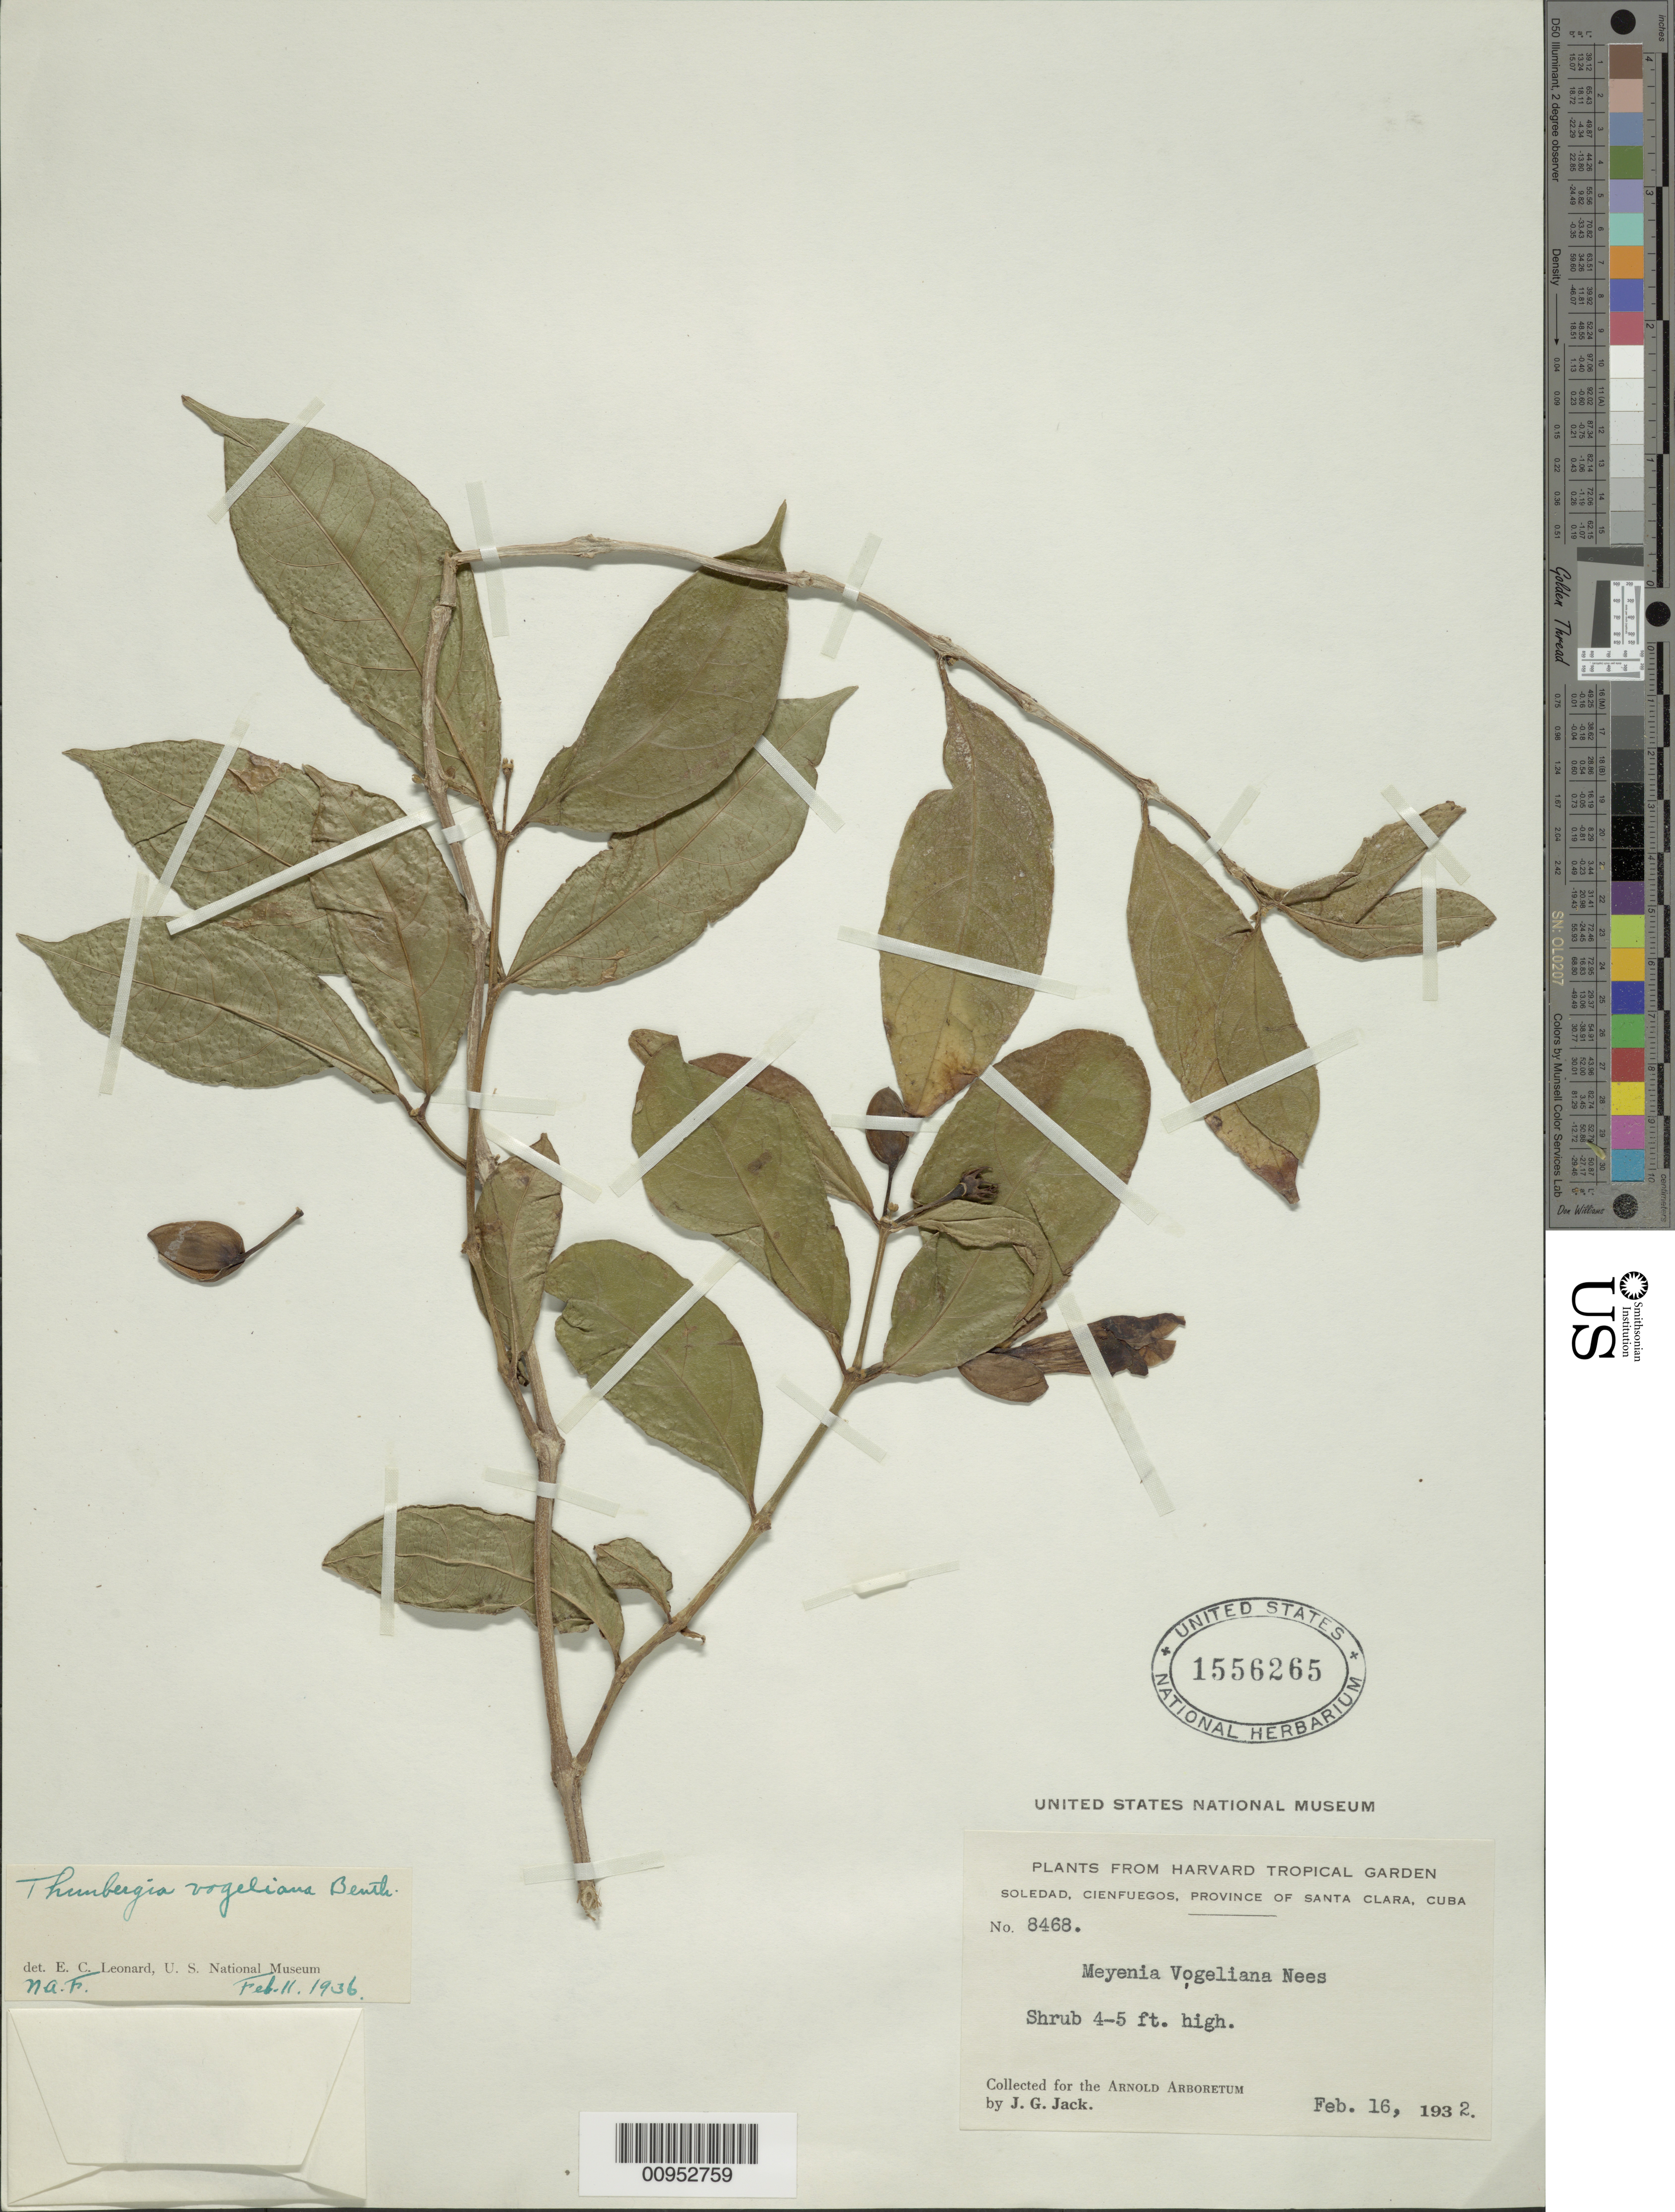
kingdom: Plantae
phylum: Tracheophyta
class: Magnoliopsida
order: Lamiales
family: Acanthaceae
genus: Thunbergia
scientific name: Thunbergia vogeliana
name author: Benth.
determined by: Leonard, Emery C., (US)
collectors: J. G. Jack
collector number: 8468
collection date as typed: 16 Feb 1932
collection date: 1932-02-16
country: Cuba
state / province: Cienfuegos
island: Cuba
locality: Soledad, Cienfuegos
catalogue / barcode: US 1556265